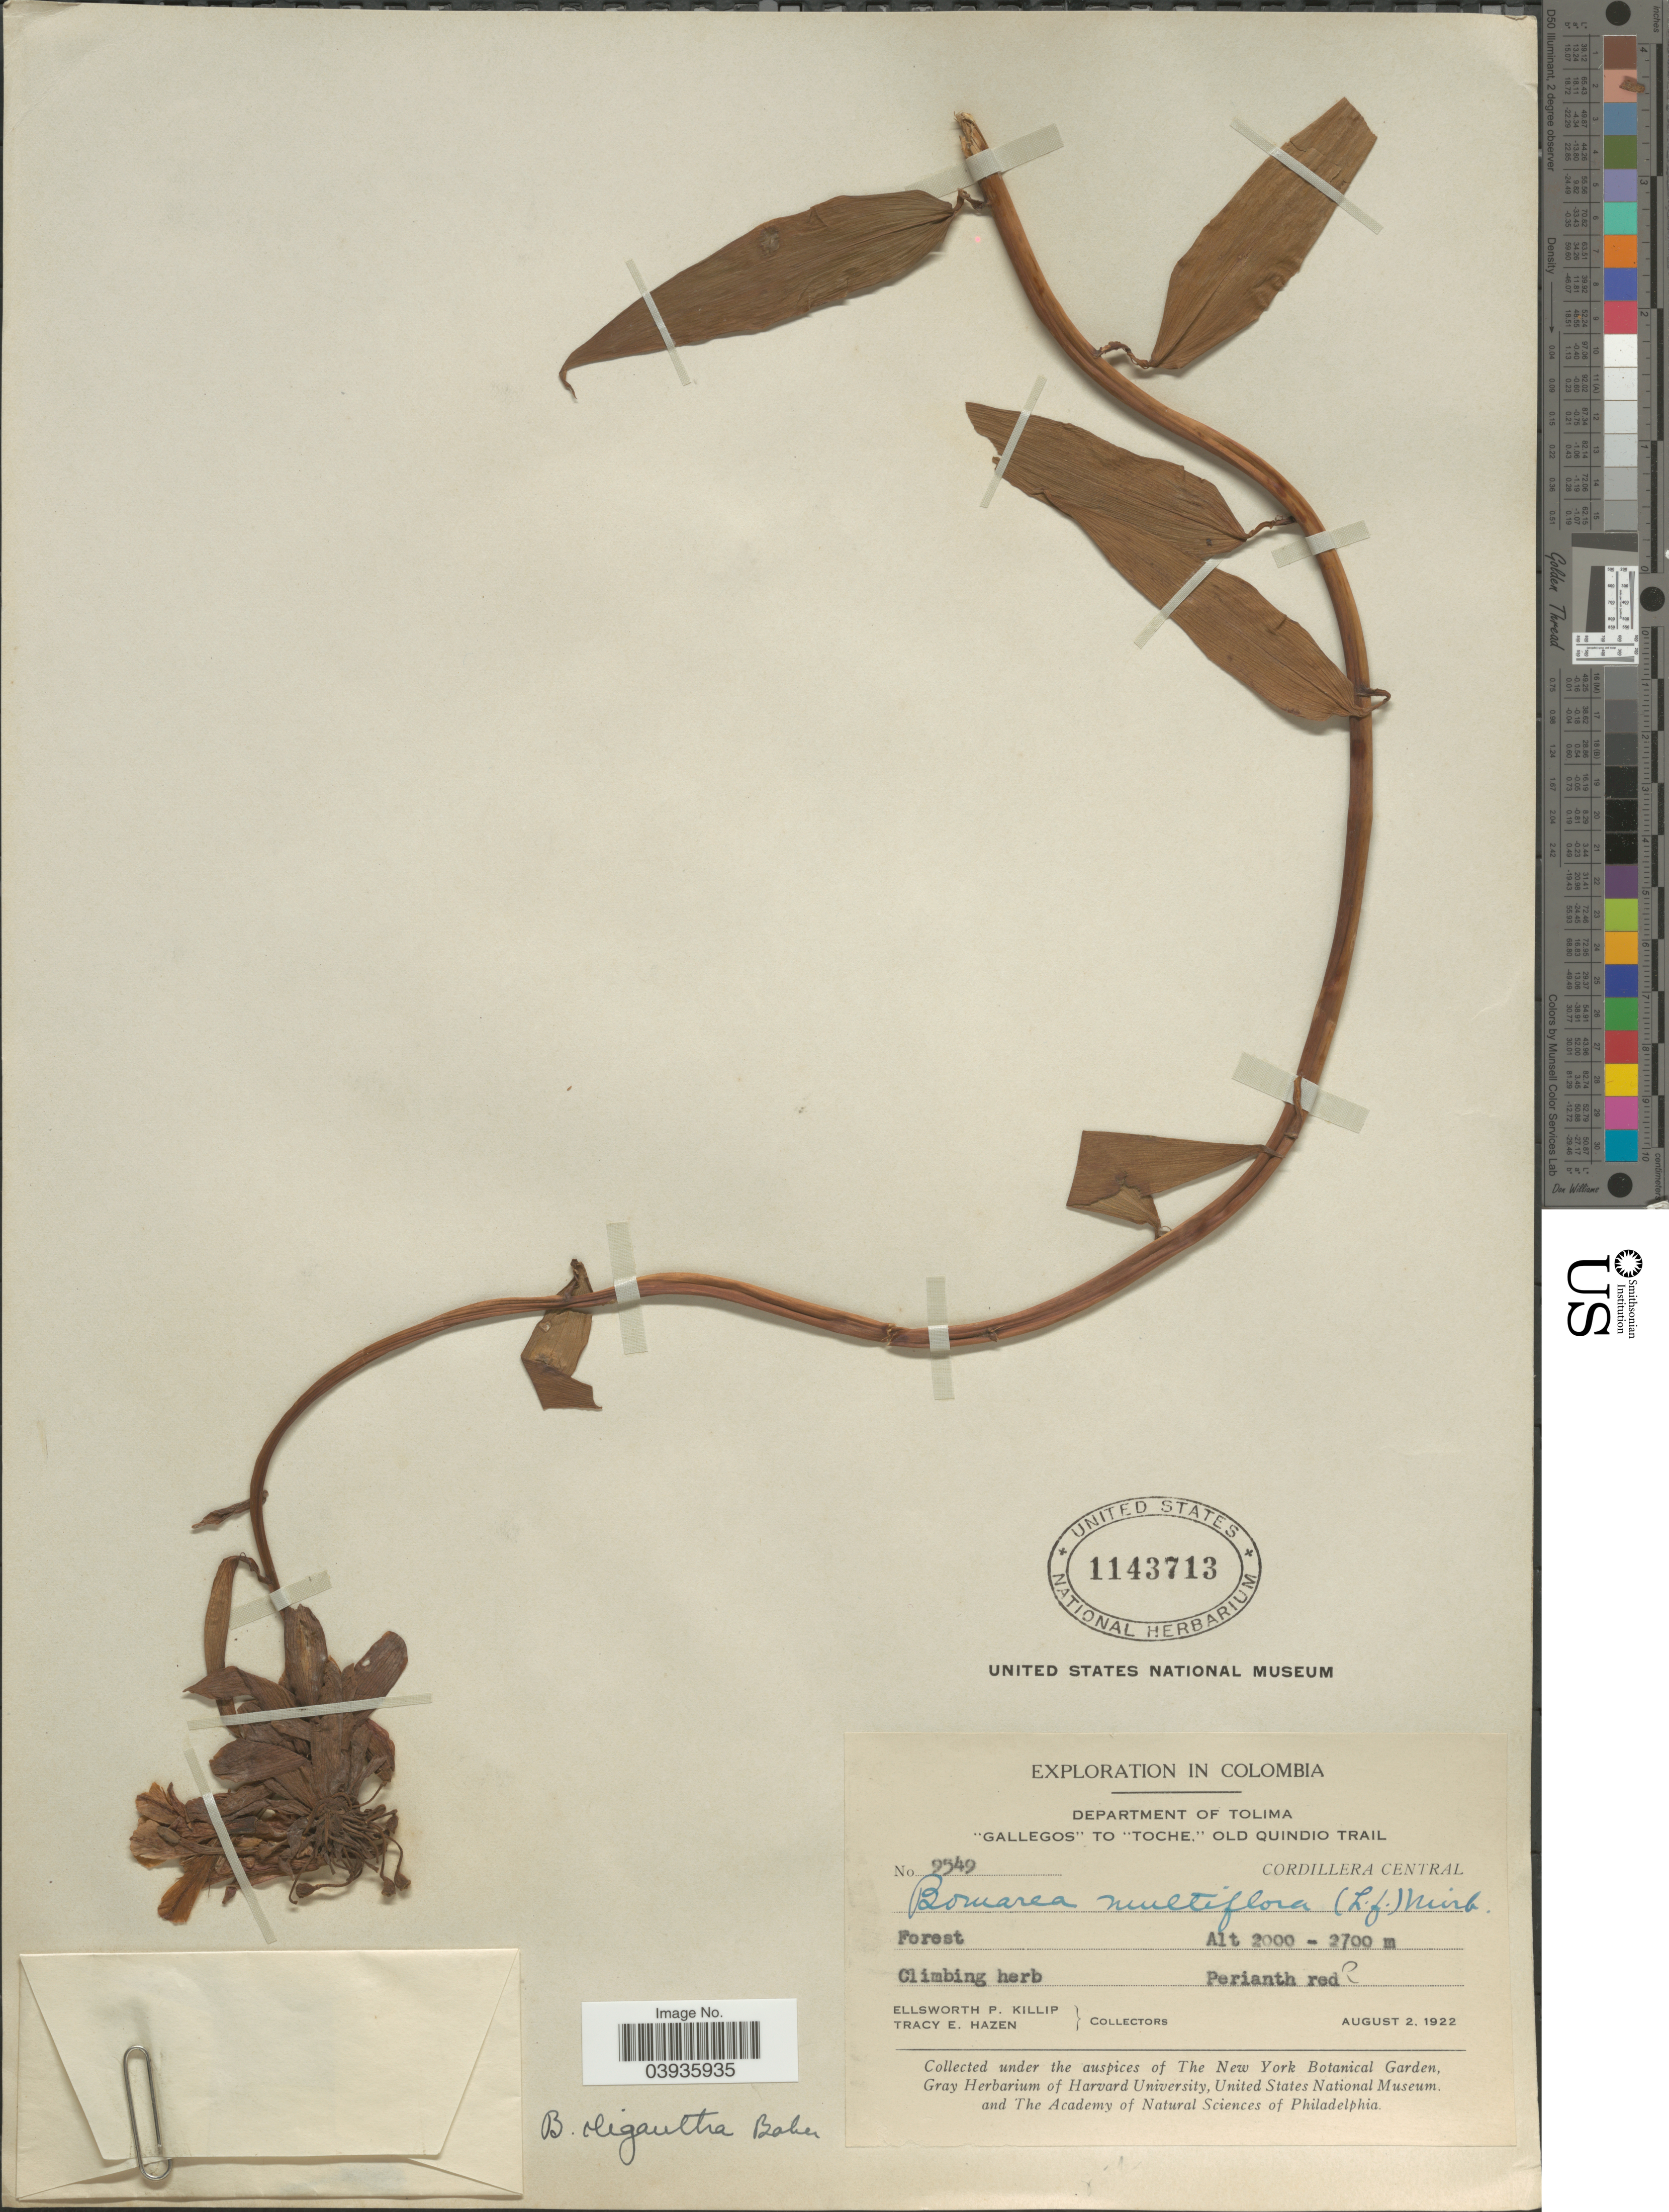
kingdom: Plantae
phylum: Tracheophyta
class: Liliopsida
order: Liliales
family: Alstroemeriaceae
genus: Bomarea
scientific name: Bomarea oligantha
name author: Baker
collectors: E. P. Killip & T. E. Hazen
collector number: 9549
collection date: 1922-08-02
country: Colombia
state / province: Tolima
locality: Department of Tolima. "Gallegos" to "Toche," Old Quindio trail. Cordillera Central.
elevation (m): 2000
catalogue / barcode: US 1143713